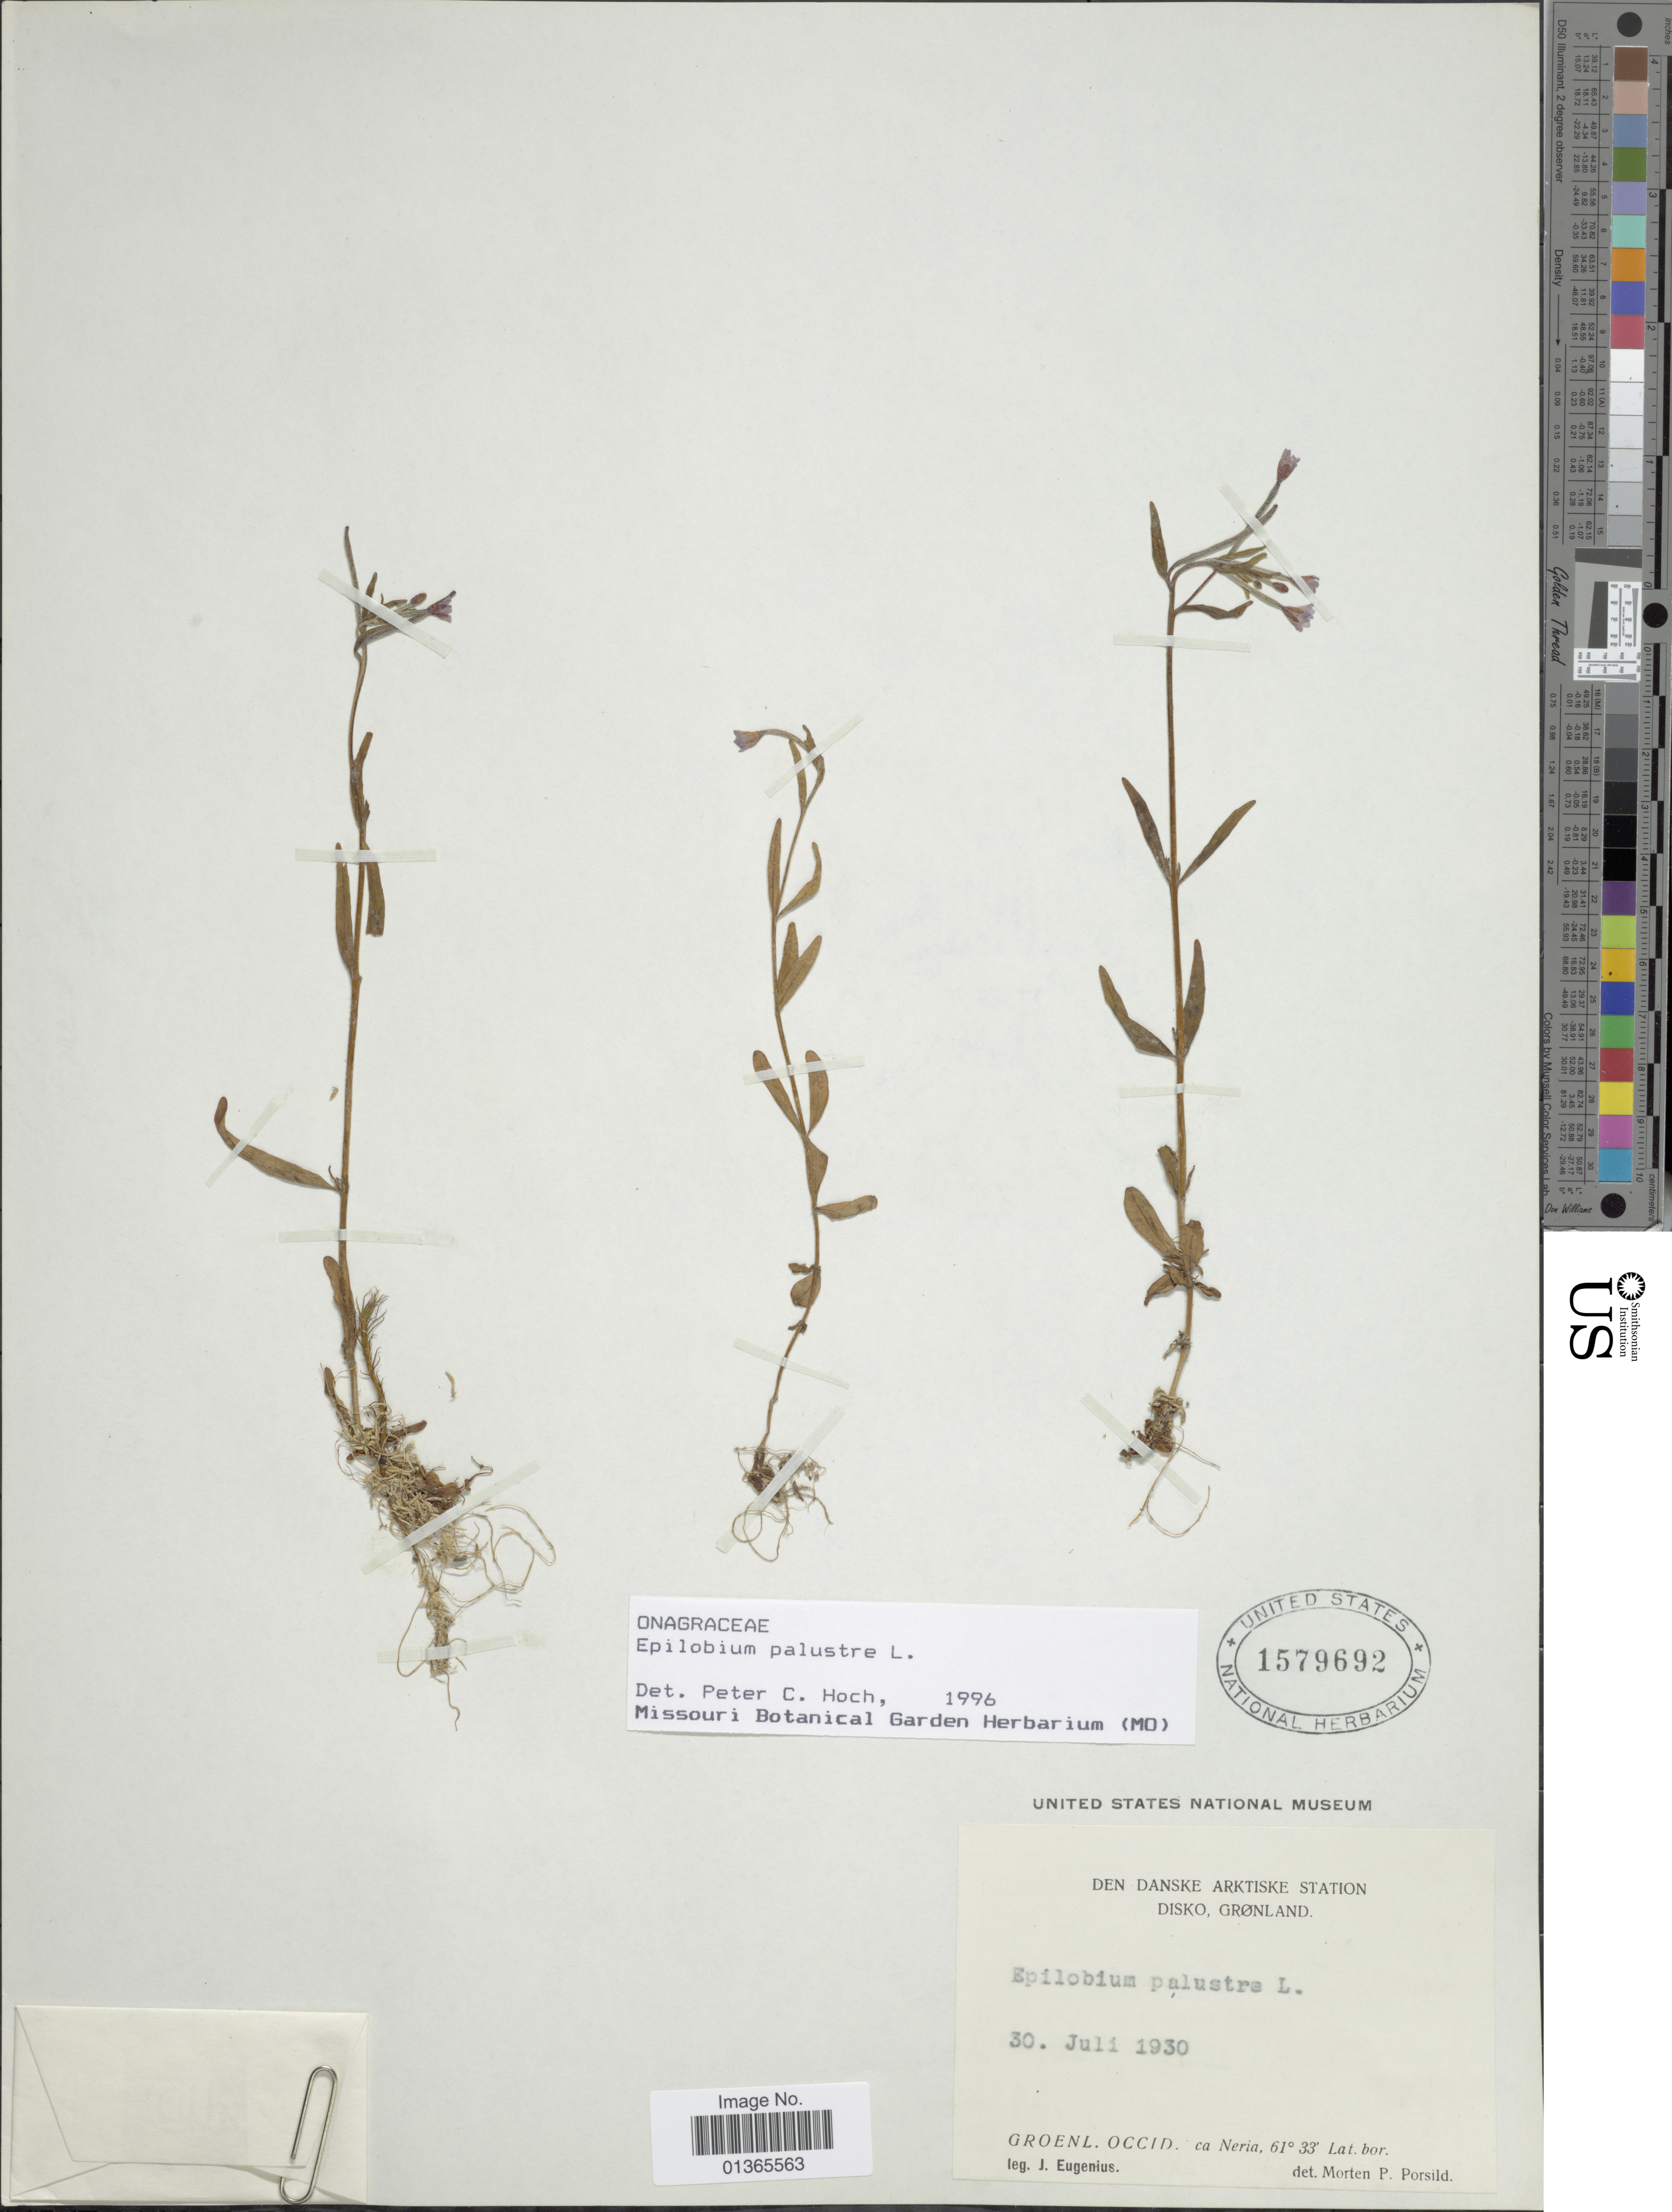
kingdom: Plantae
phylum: Tracheophyta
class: Magnoliopsida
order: Myrtales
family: Onagraceae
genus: Epilobium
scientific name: Epilobium palustre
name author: L.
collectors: J. Eugenius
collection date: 1930-07-30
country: Greenland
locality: Den danske arktiske station, Disko. Groenl. Occid. ca. Neria.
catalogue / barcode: US 1579692